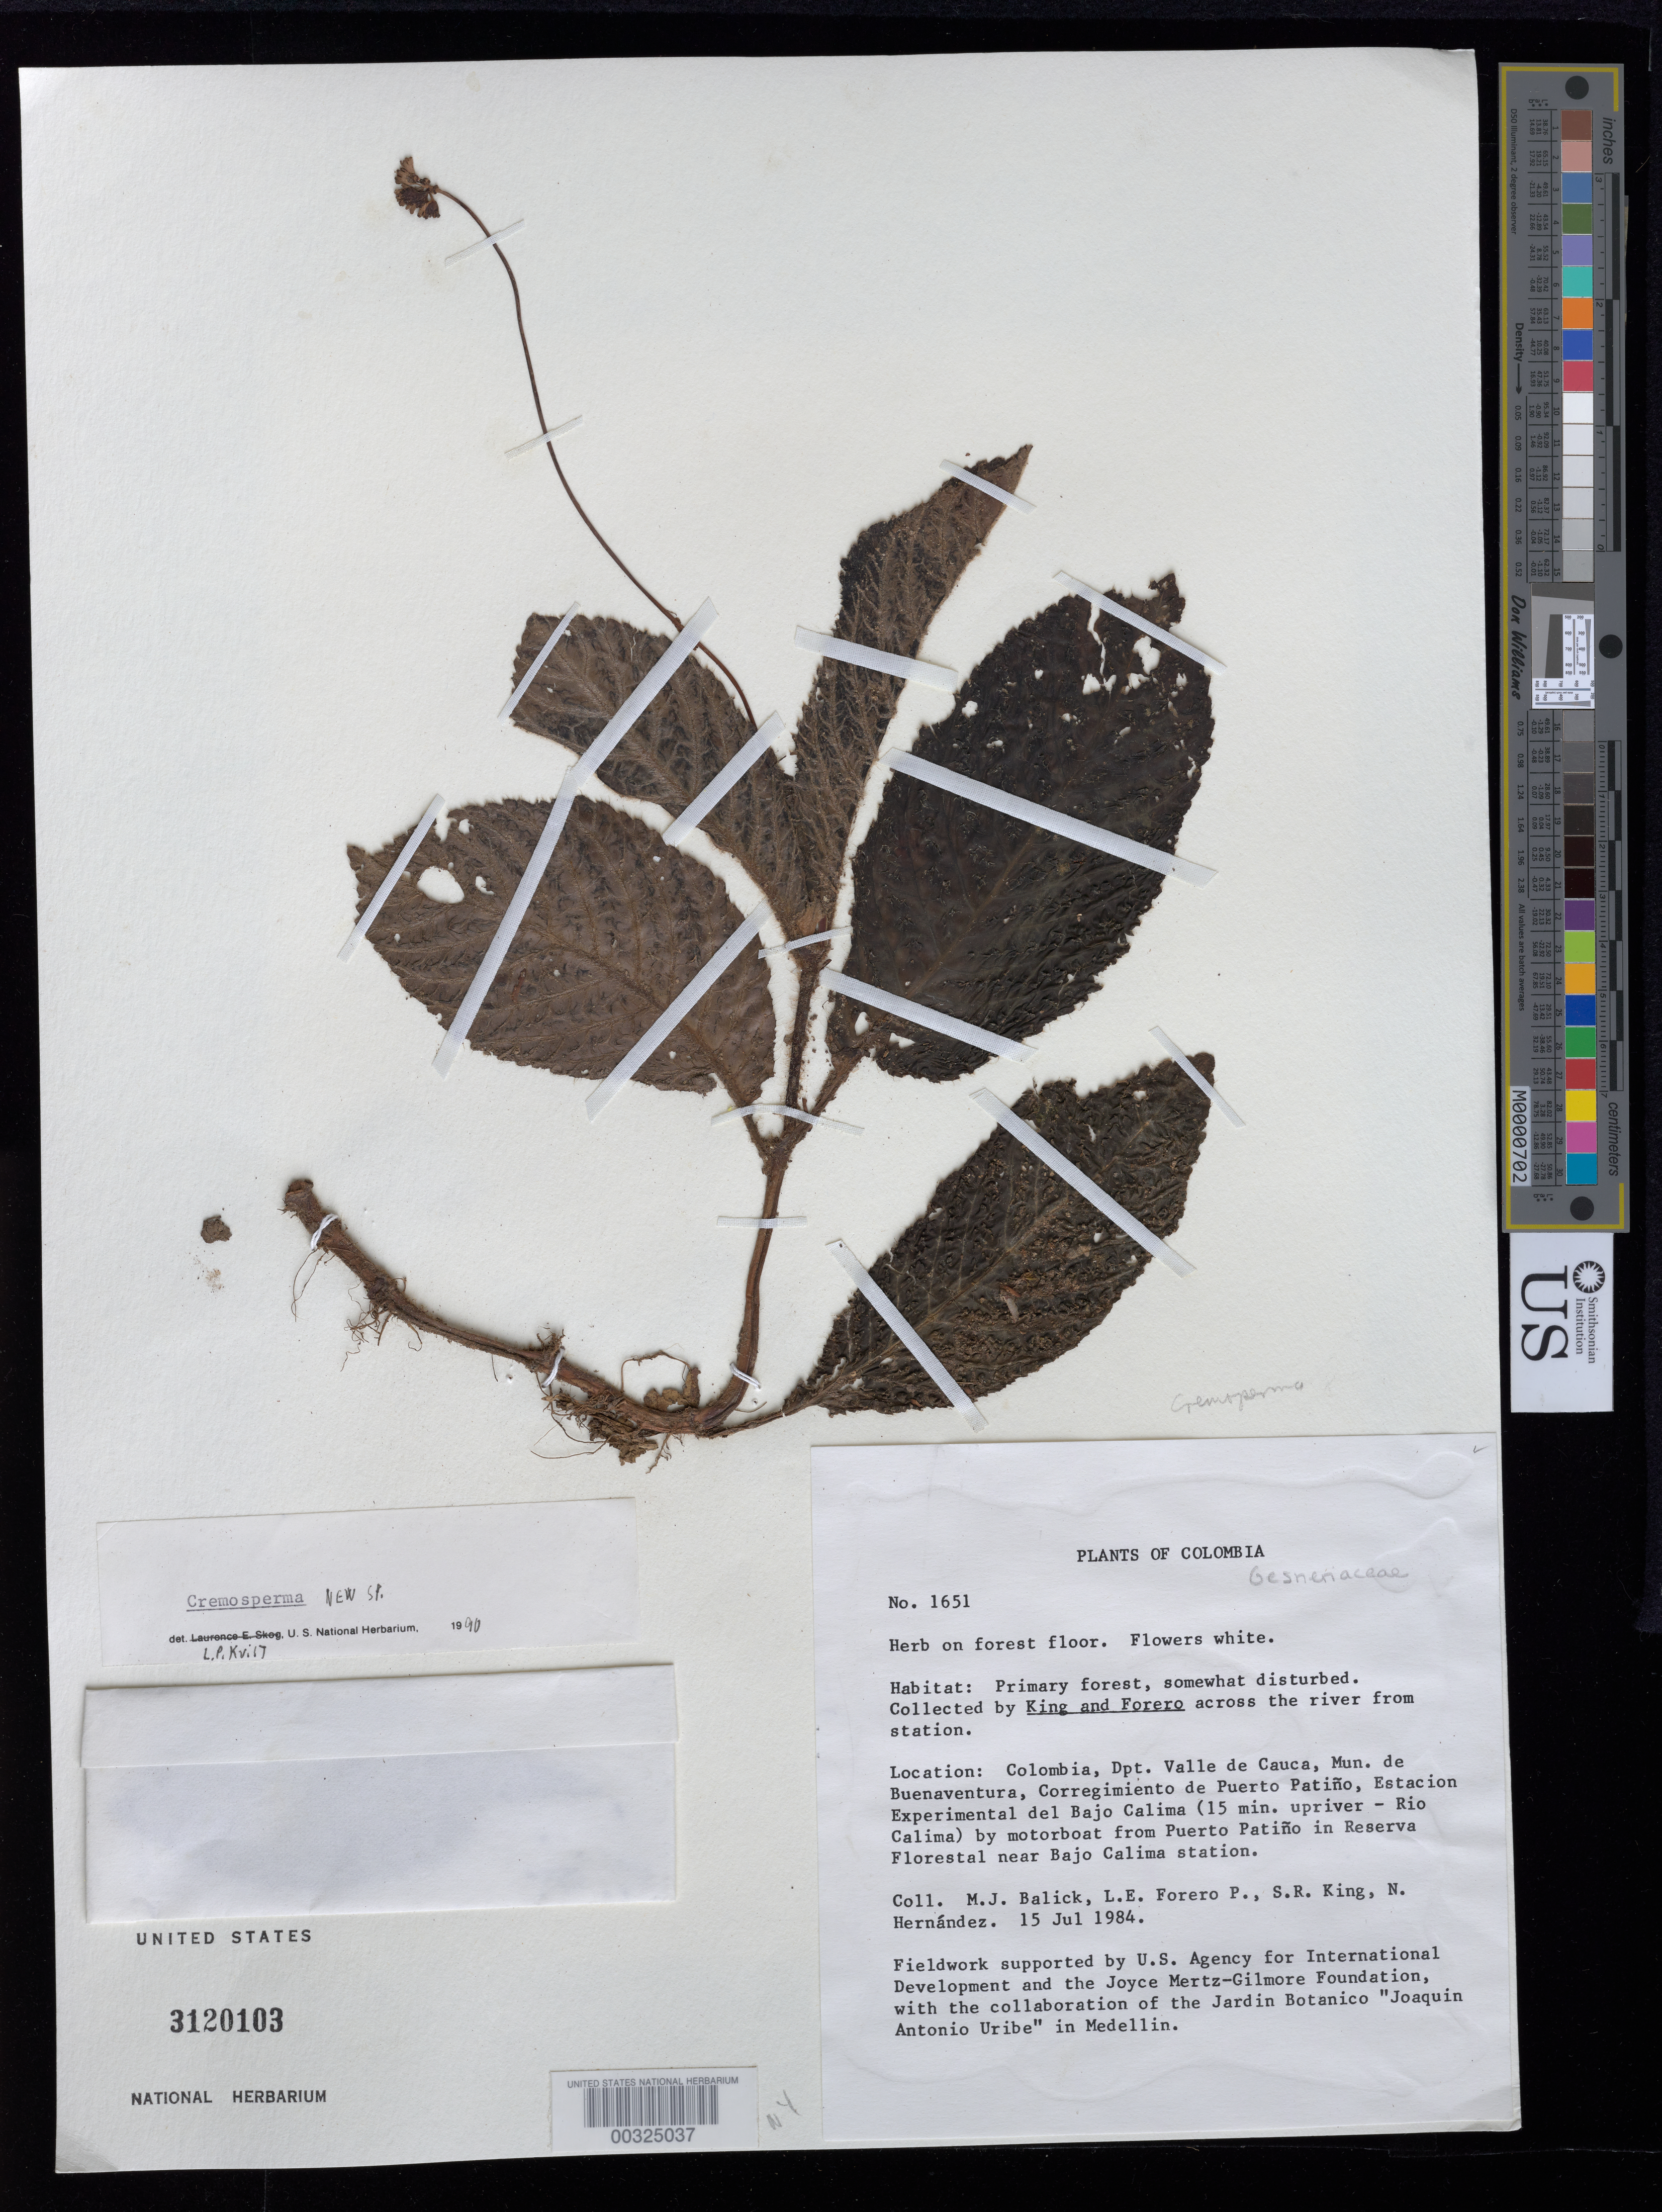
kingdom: Plantae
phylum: Tracheophyta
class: Magnoliopsida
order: Lamiales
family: Gesneriaceae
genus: Cremosperma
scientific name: Cremosperma sp.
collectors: M. J. Balick, L. E. Forero, S. R. King & N. Hernandez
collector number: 1651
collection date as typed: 15 Jul 1984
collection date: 1984-07-15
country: Colombia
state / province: Valle del Cauca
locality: Mun. of Buenaventura, corregimiento de Puerto Patino, Estacion Experimental del Bajo Calima ...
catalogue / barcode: US 3120103